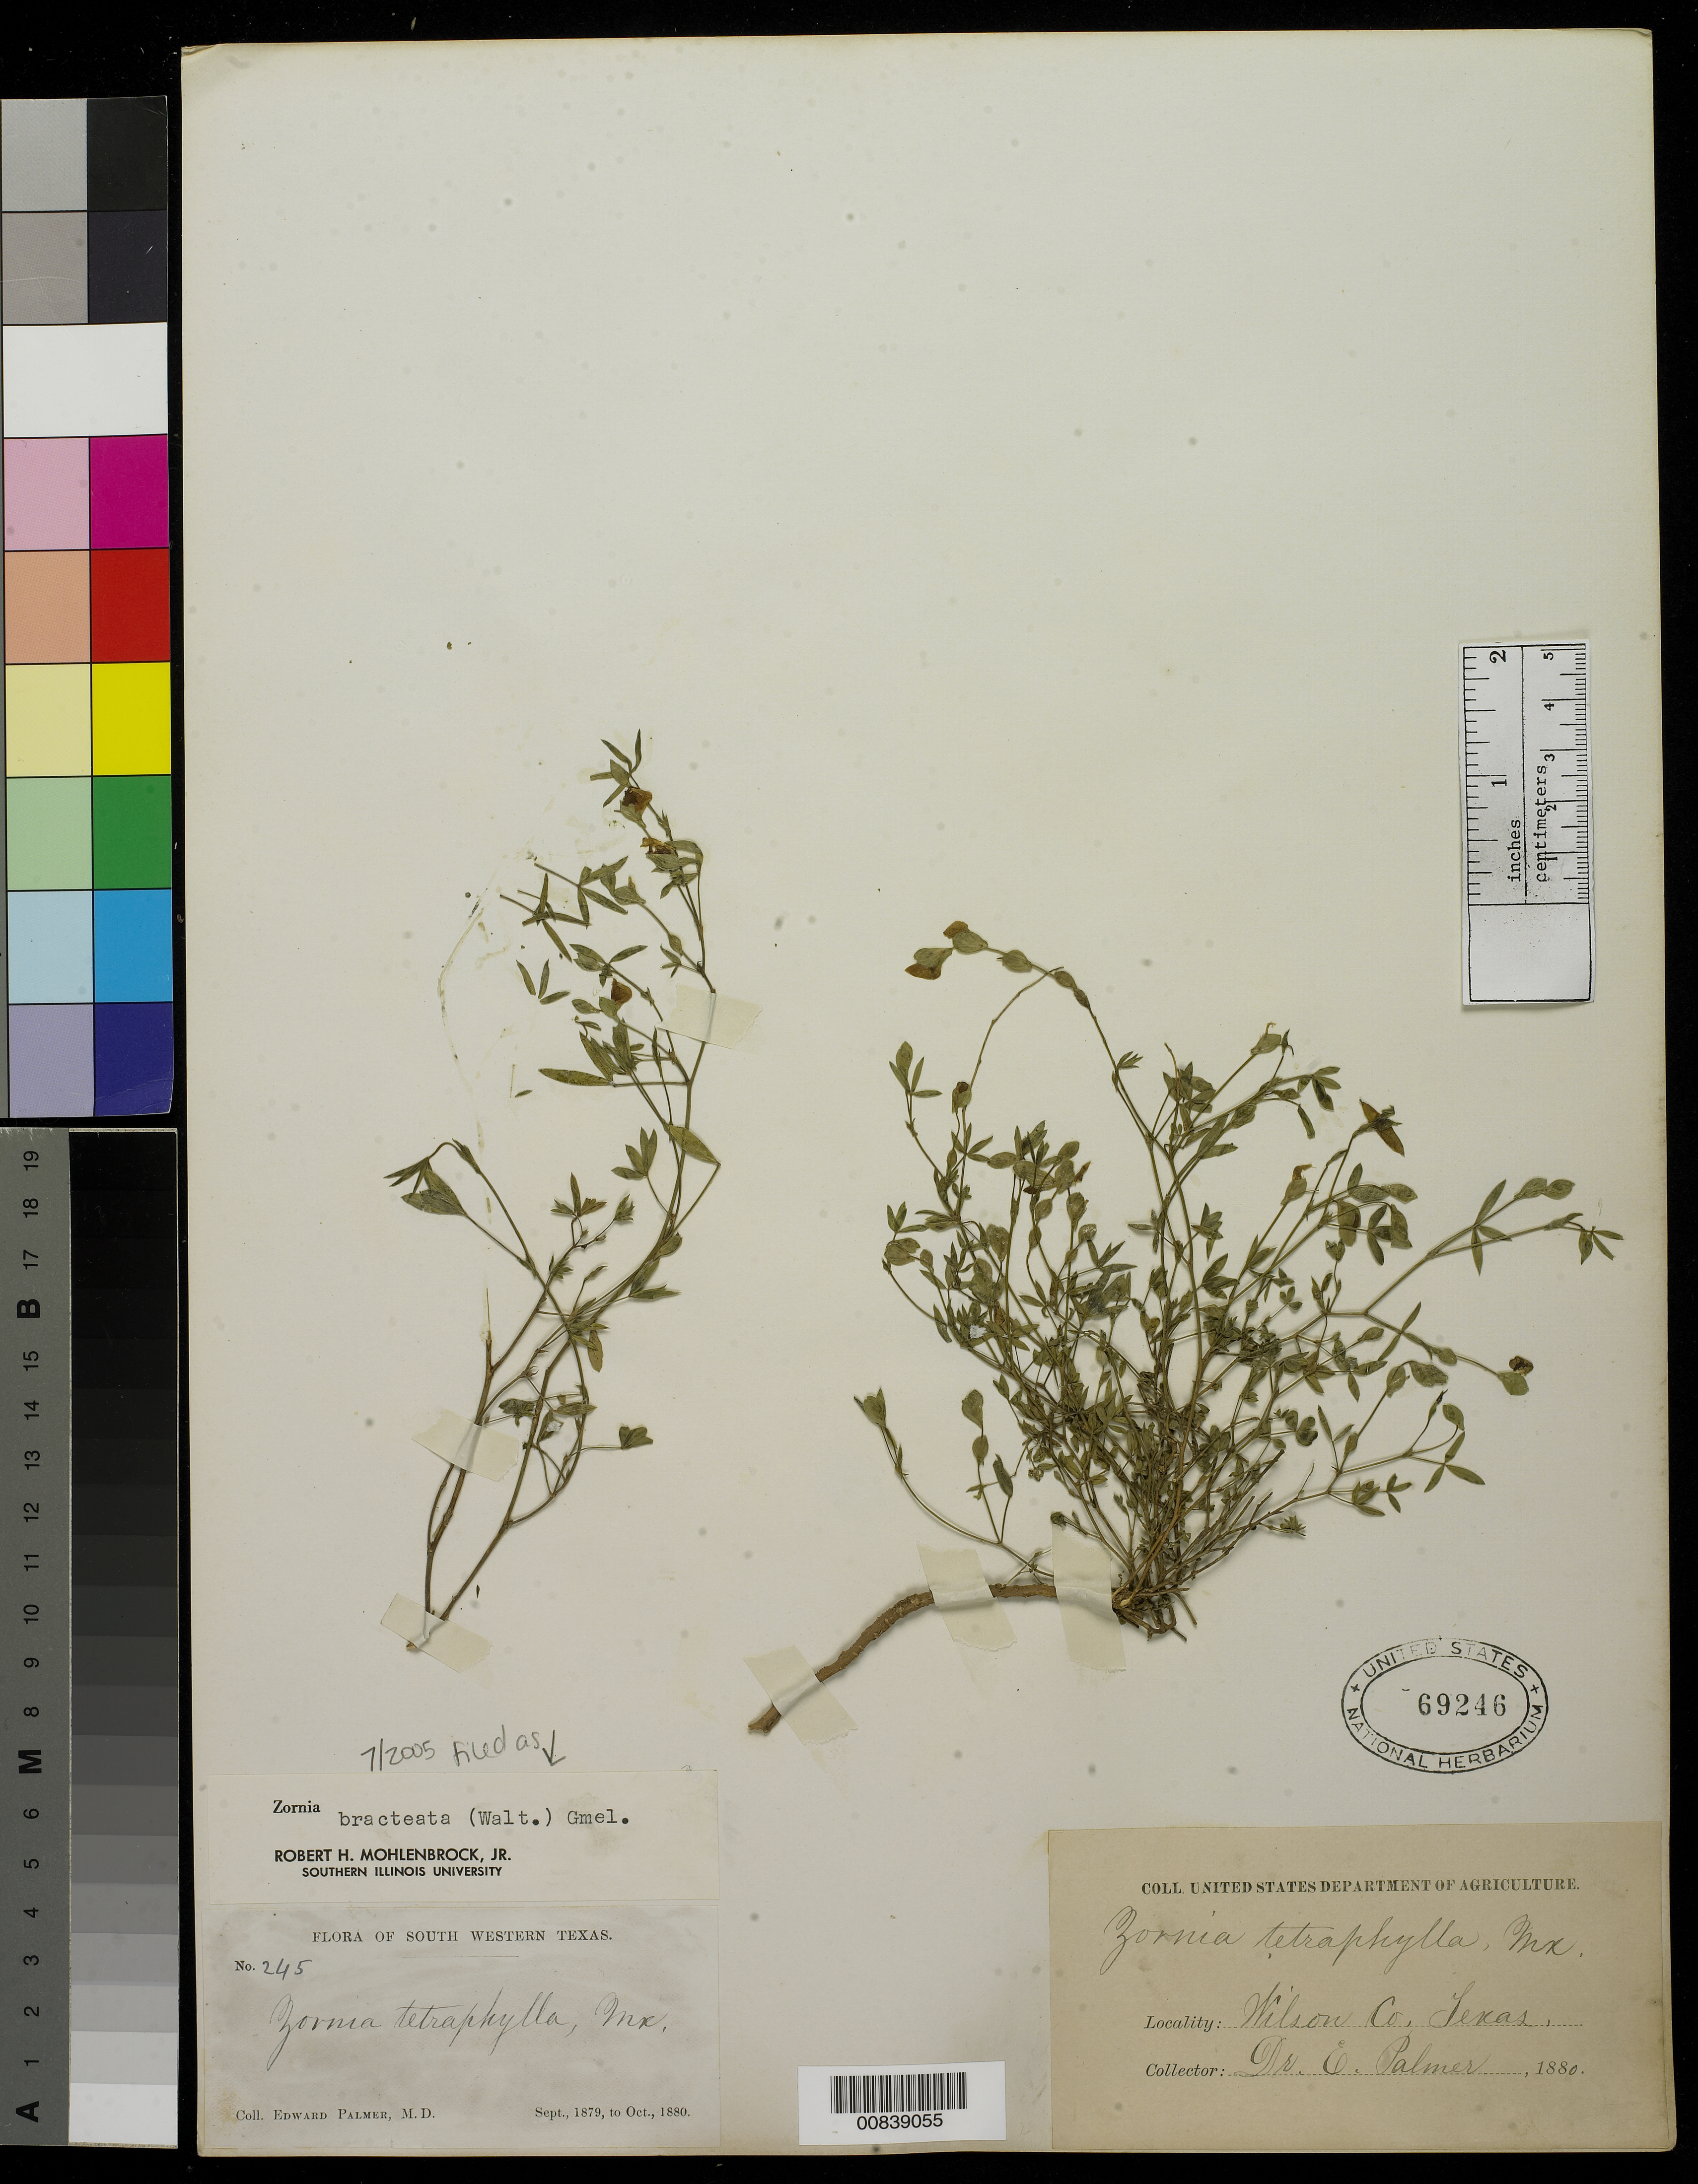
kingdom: Plantae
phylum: Tracheophyta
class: Magnoliopsida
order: Fabales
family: Fabaceae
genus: Zornia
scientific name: Zornia bracteata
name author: J.F. Gmel.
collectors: E. Palmer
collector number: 245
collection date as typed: Sep 1879 to -- Oct 1880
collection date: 1879-09/1880-10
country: United States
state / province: Texas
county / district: Wilson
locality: Wilson County, Texas.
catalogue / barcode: US 69246